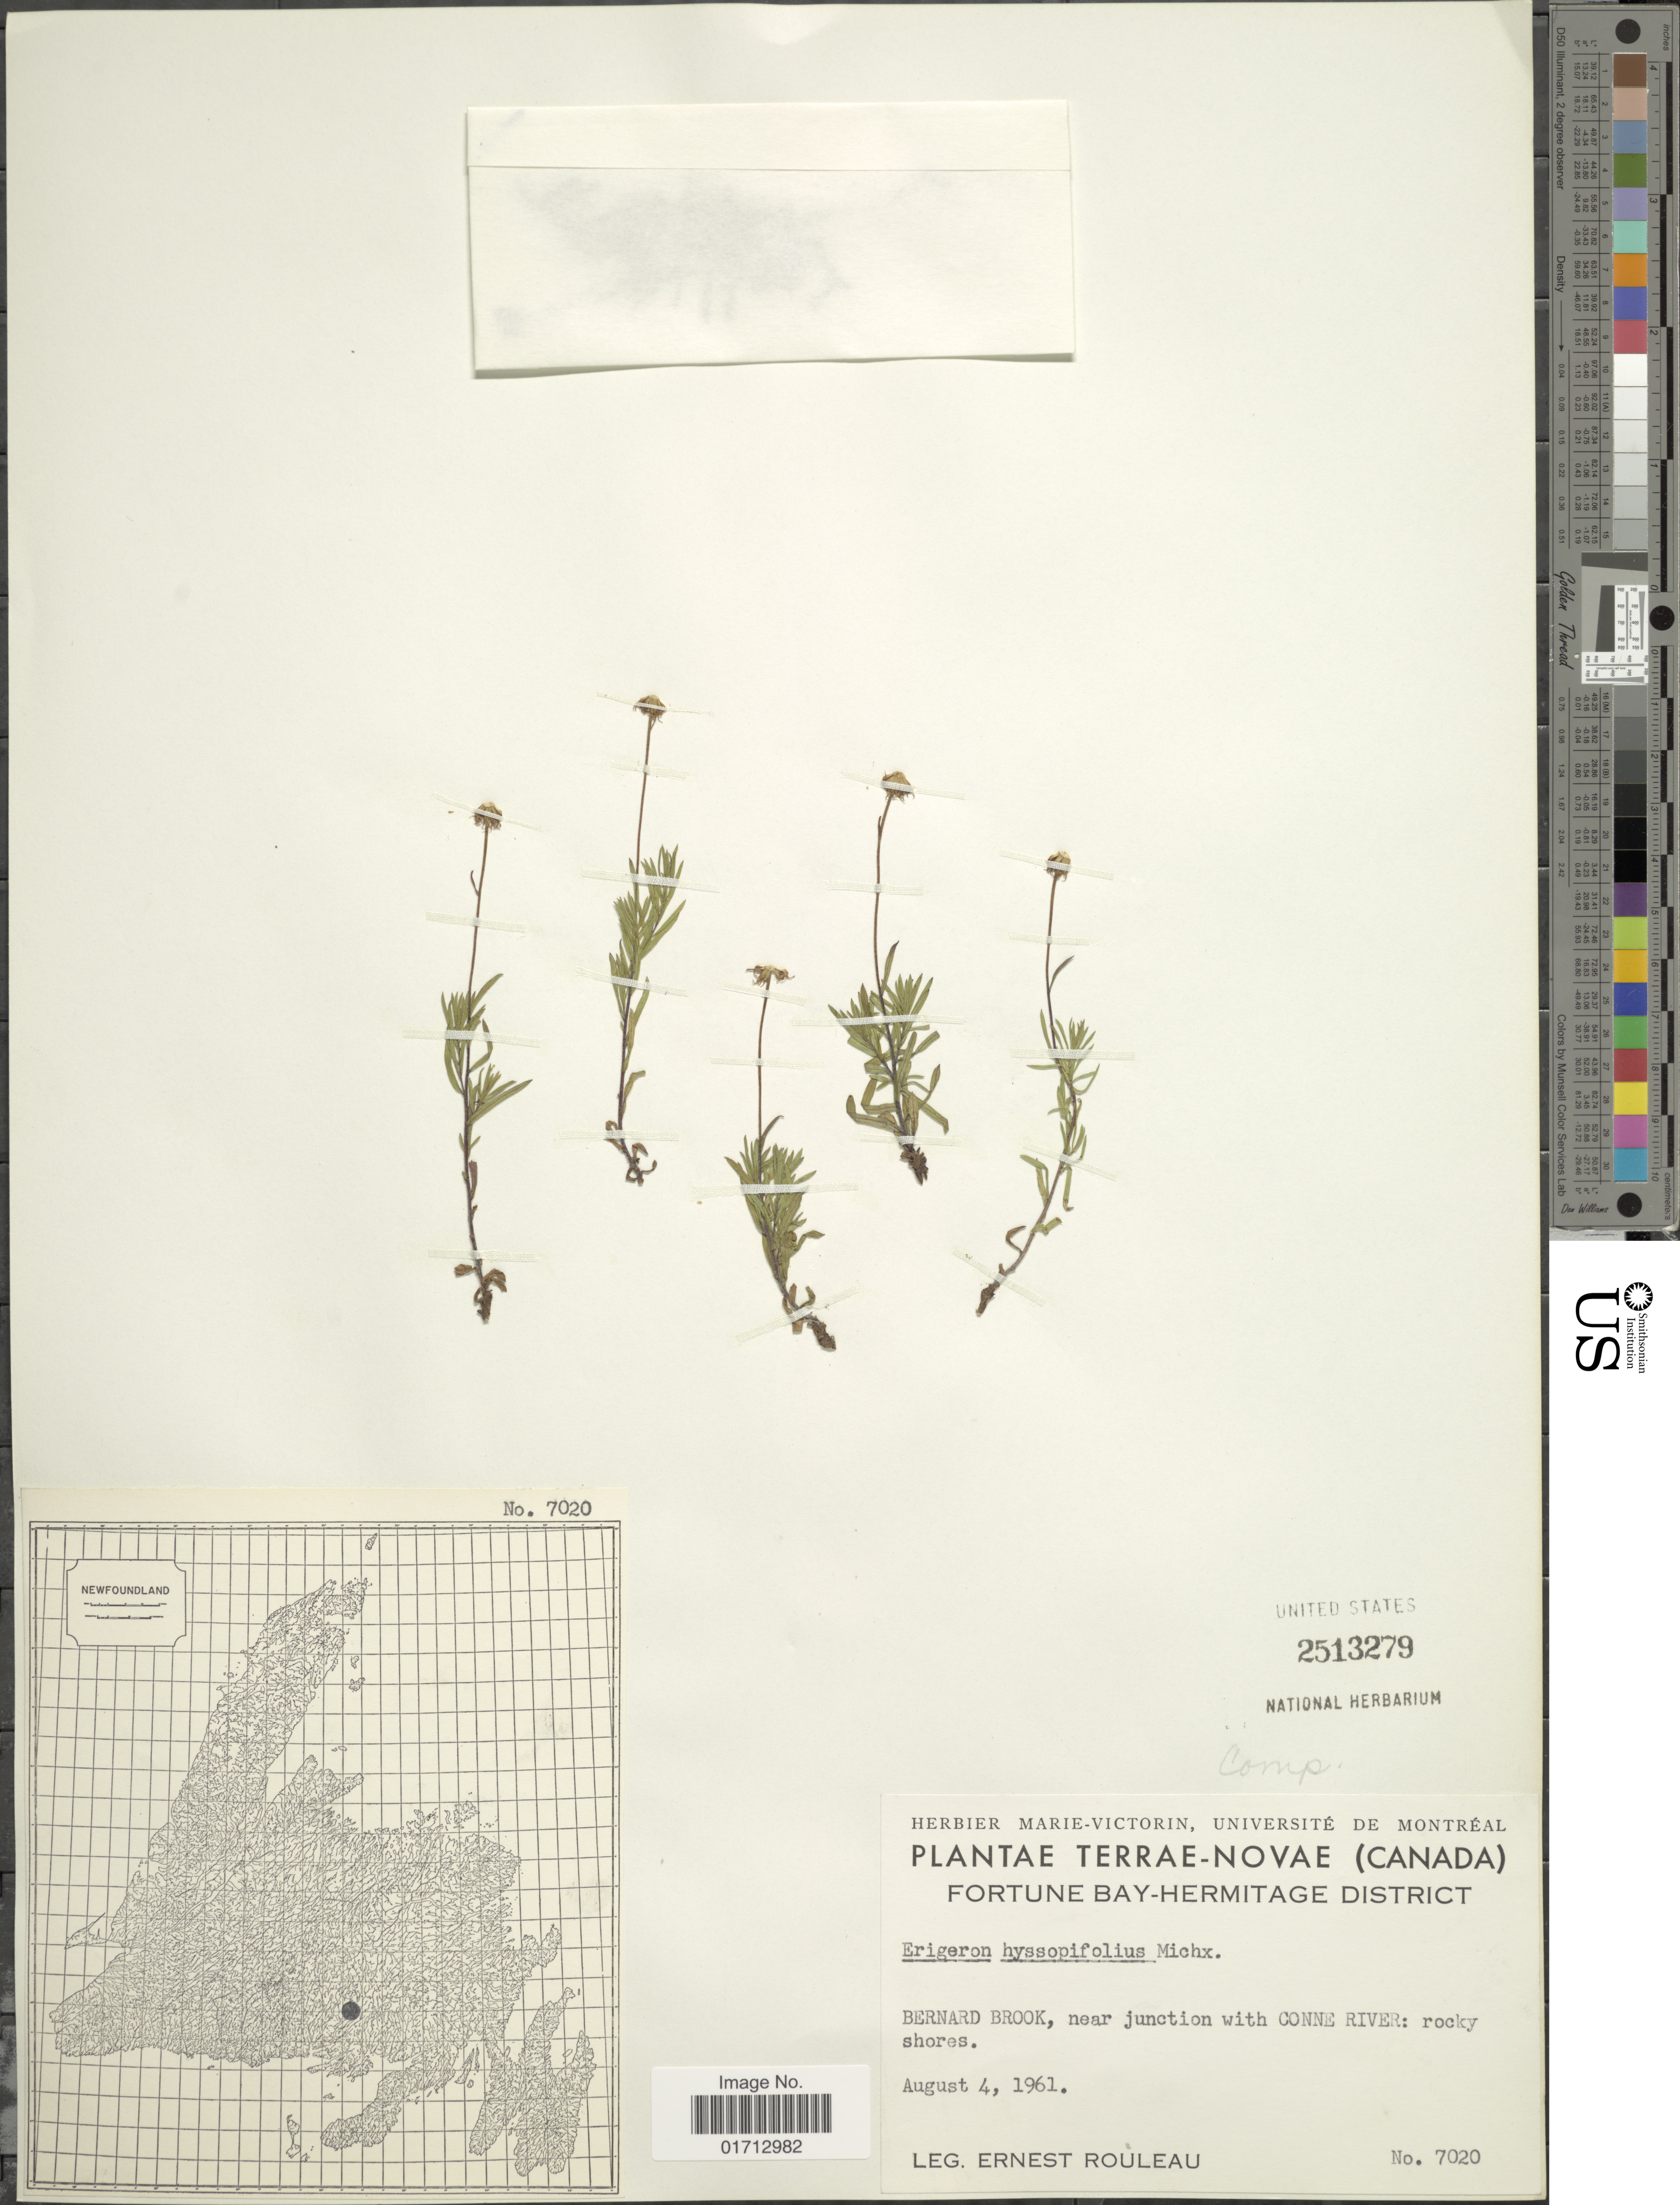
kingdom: Plantae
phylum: Tracheophyta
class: Magnoliopsida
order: Asterales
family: Asteraceae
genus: Erigeron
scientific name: Erigeron hyssopifolius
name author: Michx.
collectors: J. Rouleau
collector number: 7020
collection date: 1961-08-04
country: Canada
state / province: Newfoundland and Labrador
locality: Terrae-Novae, Fortune Bay-Hermitage District, Bernard Brook, near junction with Conne River.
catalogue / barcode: US 2513279